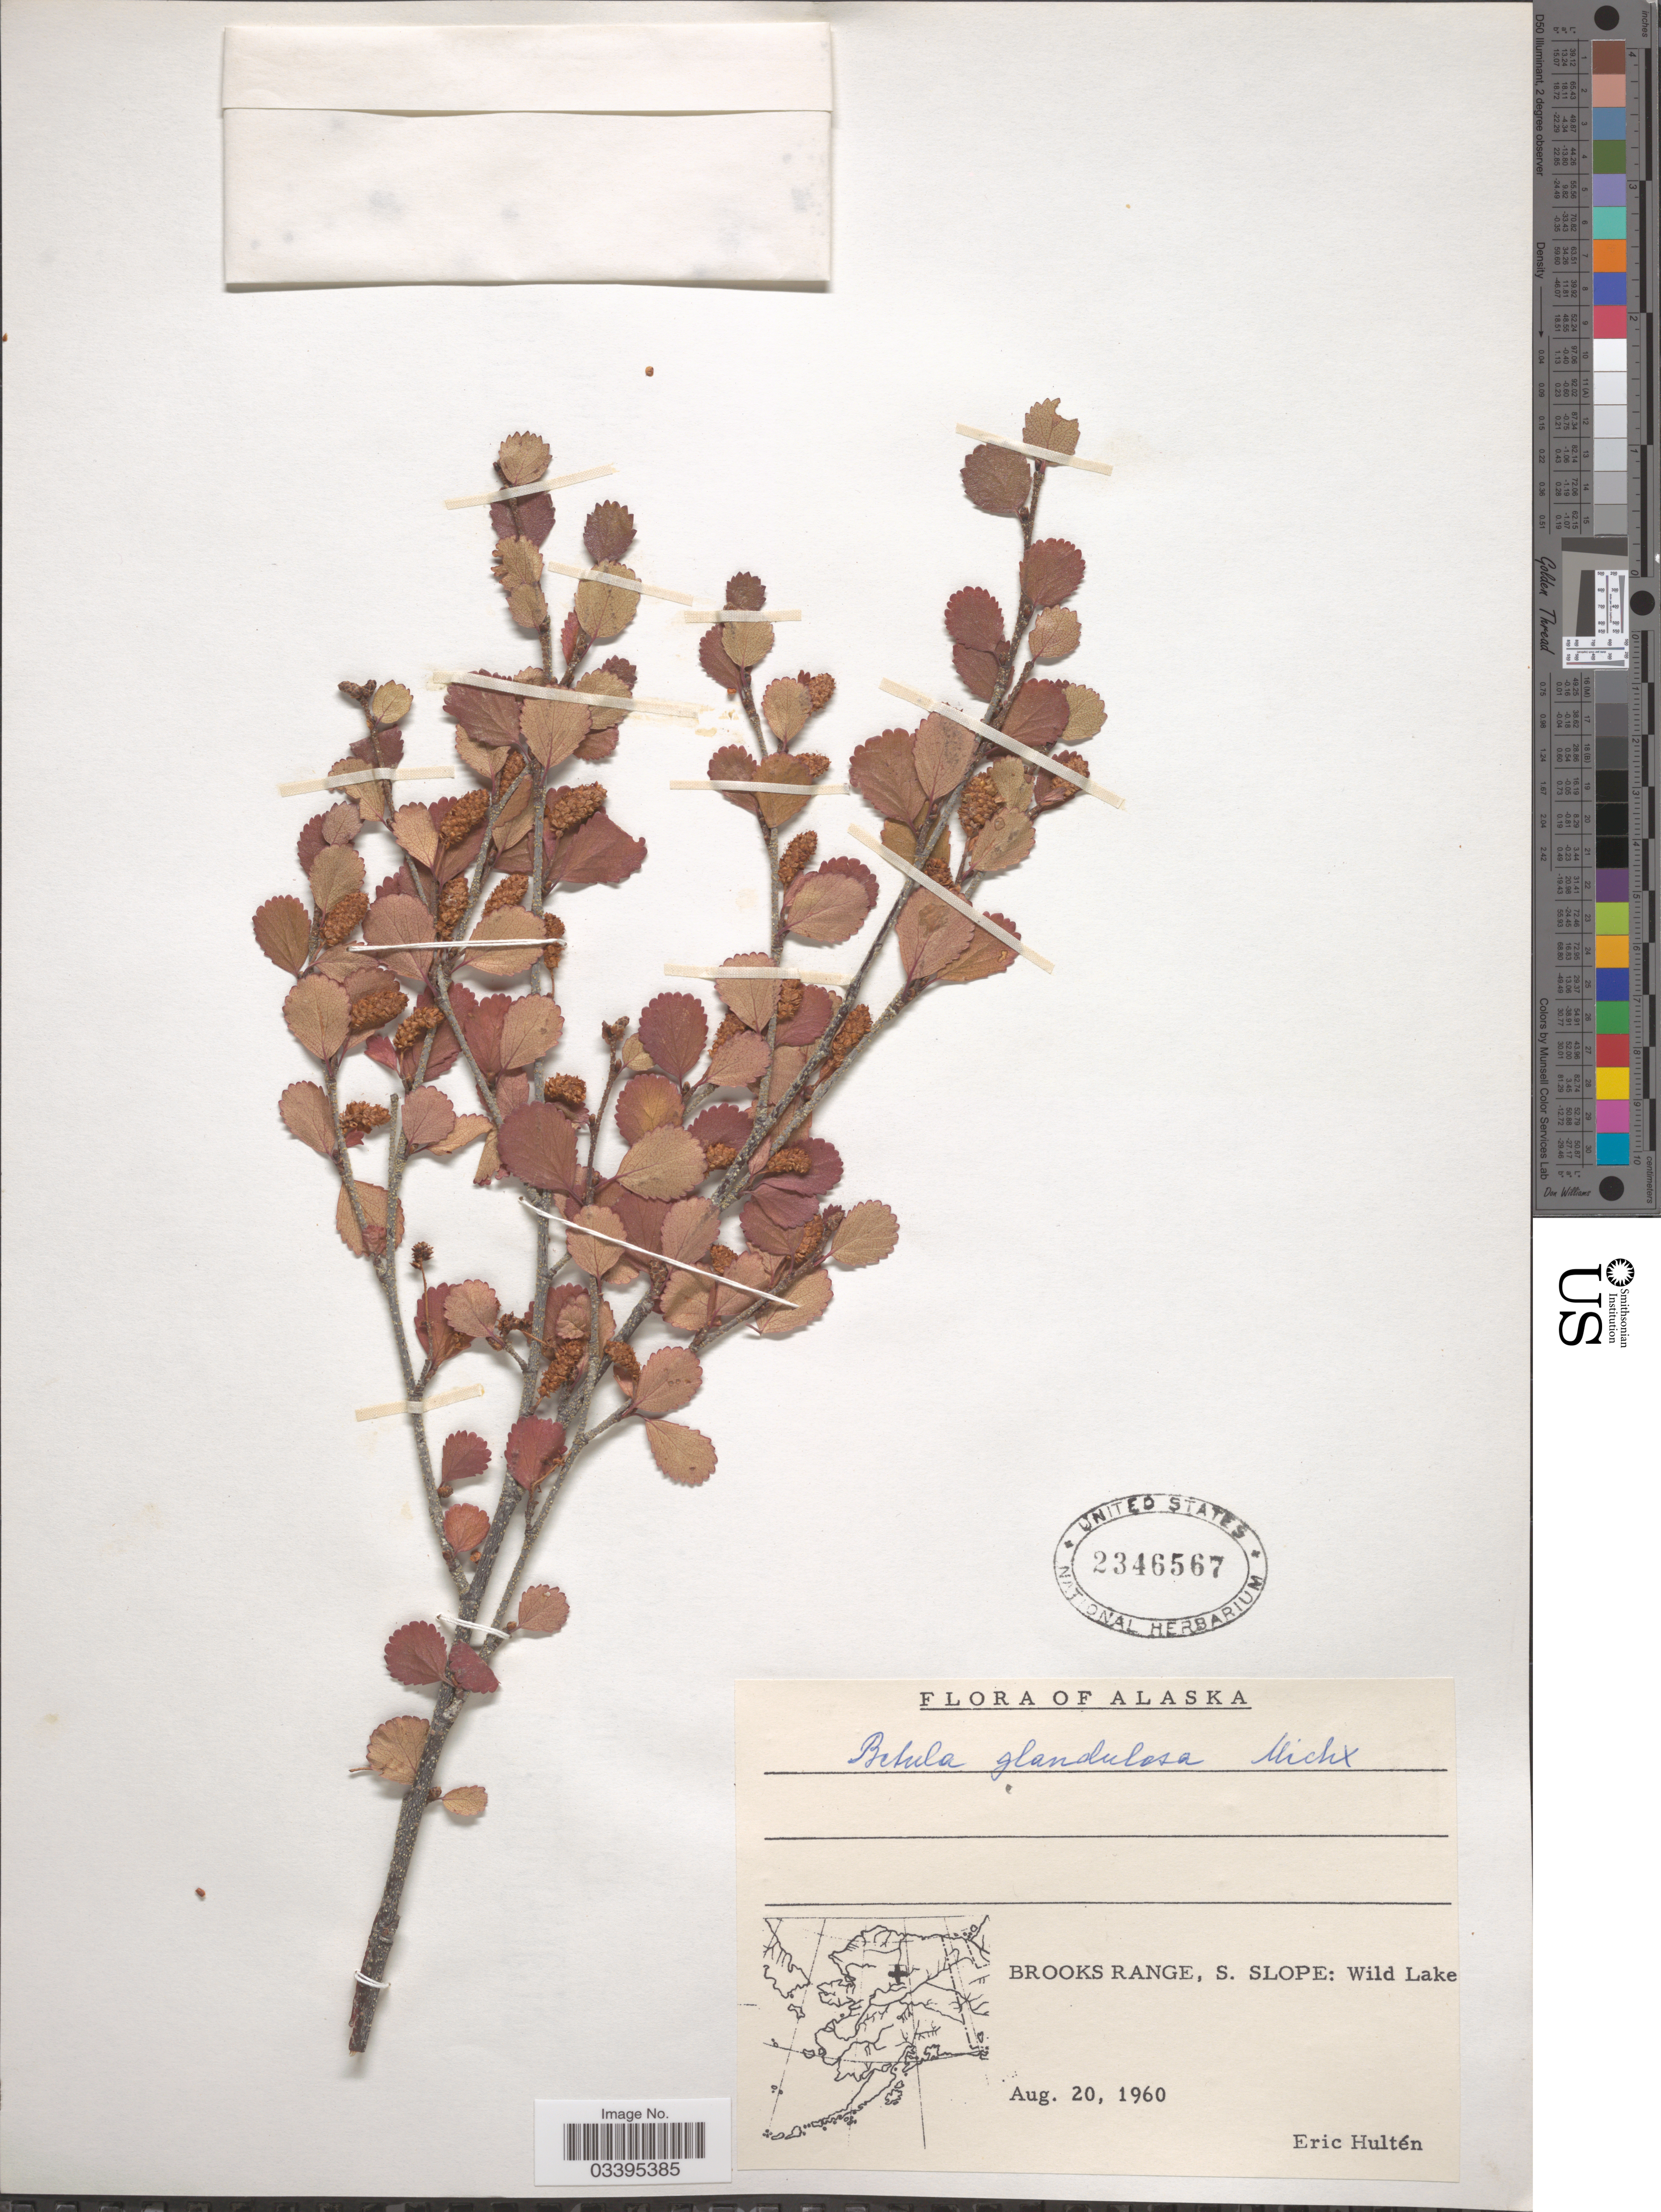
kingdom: Plantae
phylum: Tracheophyta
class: Magnoliopsida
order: Fagales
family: Betulaceae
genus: Betula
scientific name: Betula glandulosa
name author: Michx.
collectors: E. G. Hultén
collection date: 1960-08-20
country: United States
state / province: Alaska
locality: Brooks Range, S. slope: Wilde Lake.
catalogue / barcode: US 2346567